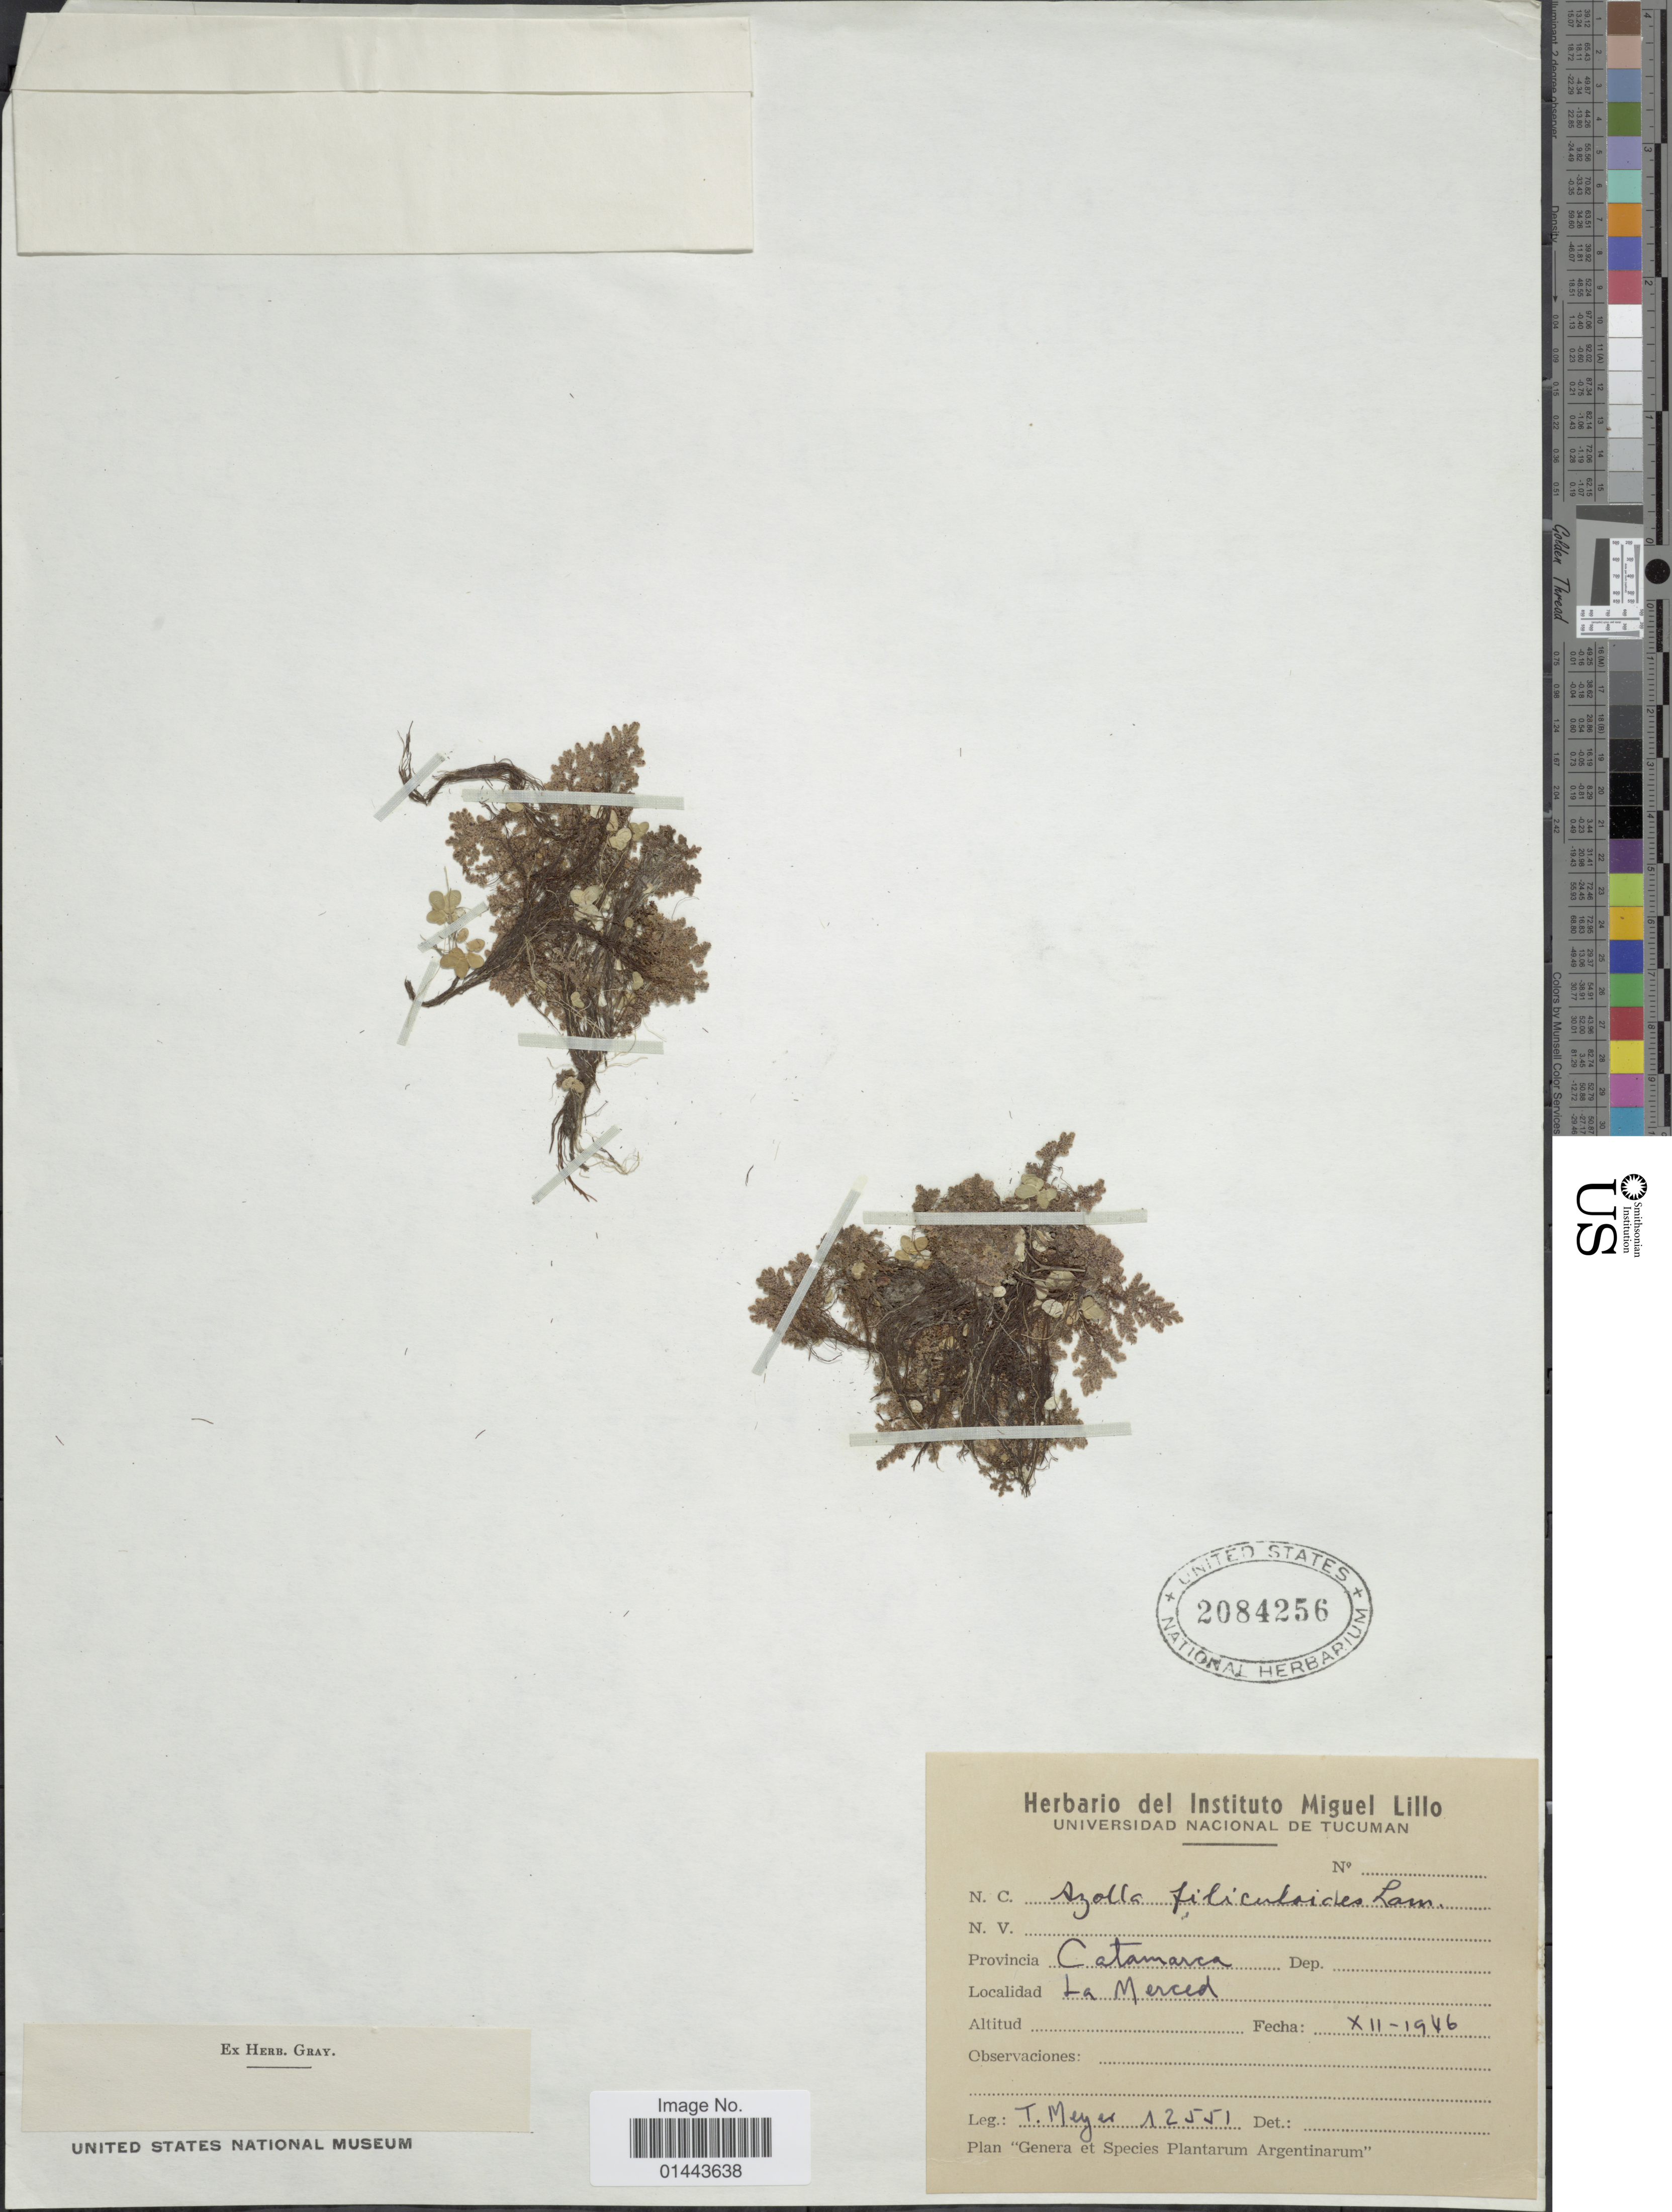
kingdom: Plantae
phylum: Tracheophyta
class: Polypodiopsida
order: Salviniales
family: Salviniaceae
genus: Azolla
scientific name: Azolla filiculoides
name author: Lam.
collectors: T. Meyer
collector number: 12551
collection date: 1946-12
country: Argentina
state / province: Catamarca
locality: La Merced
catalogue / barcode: US 2084256